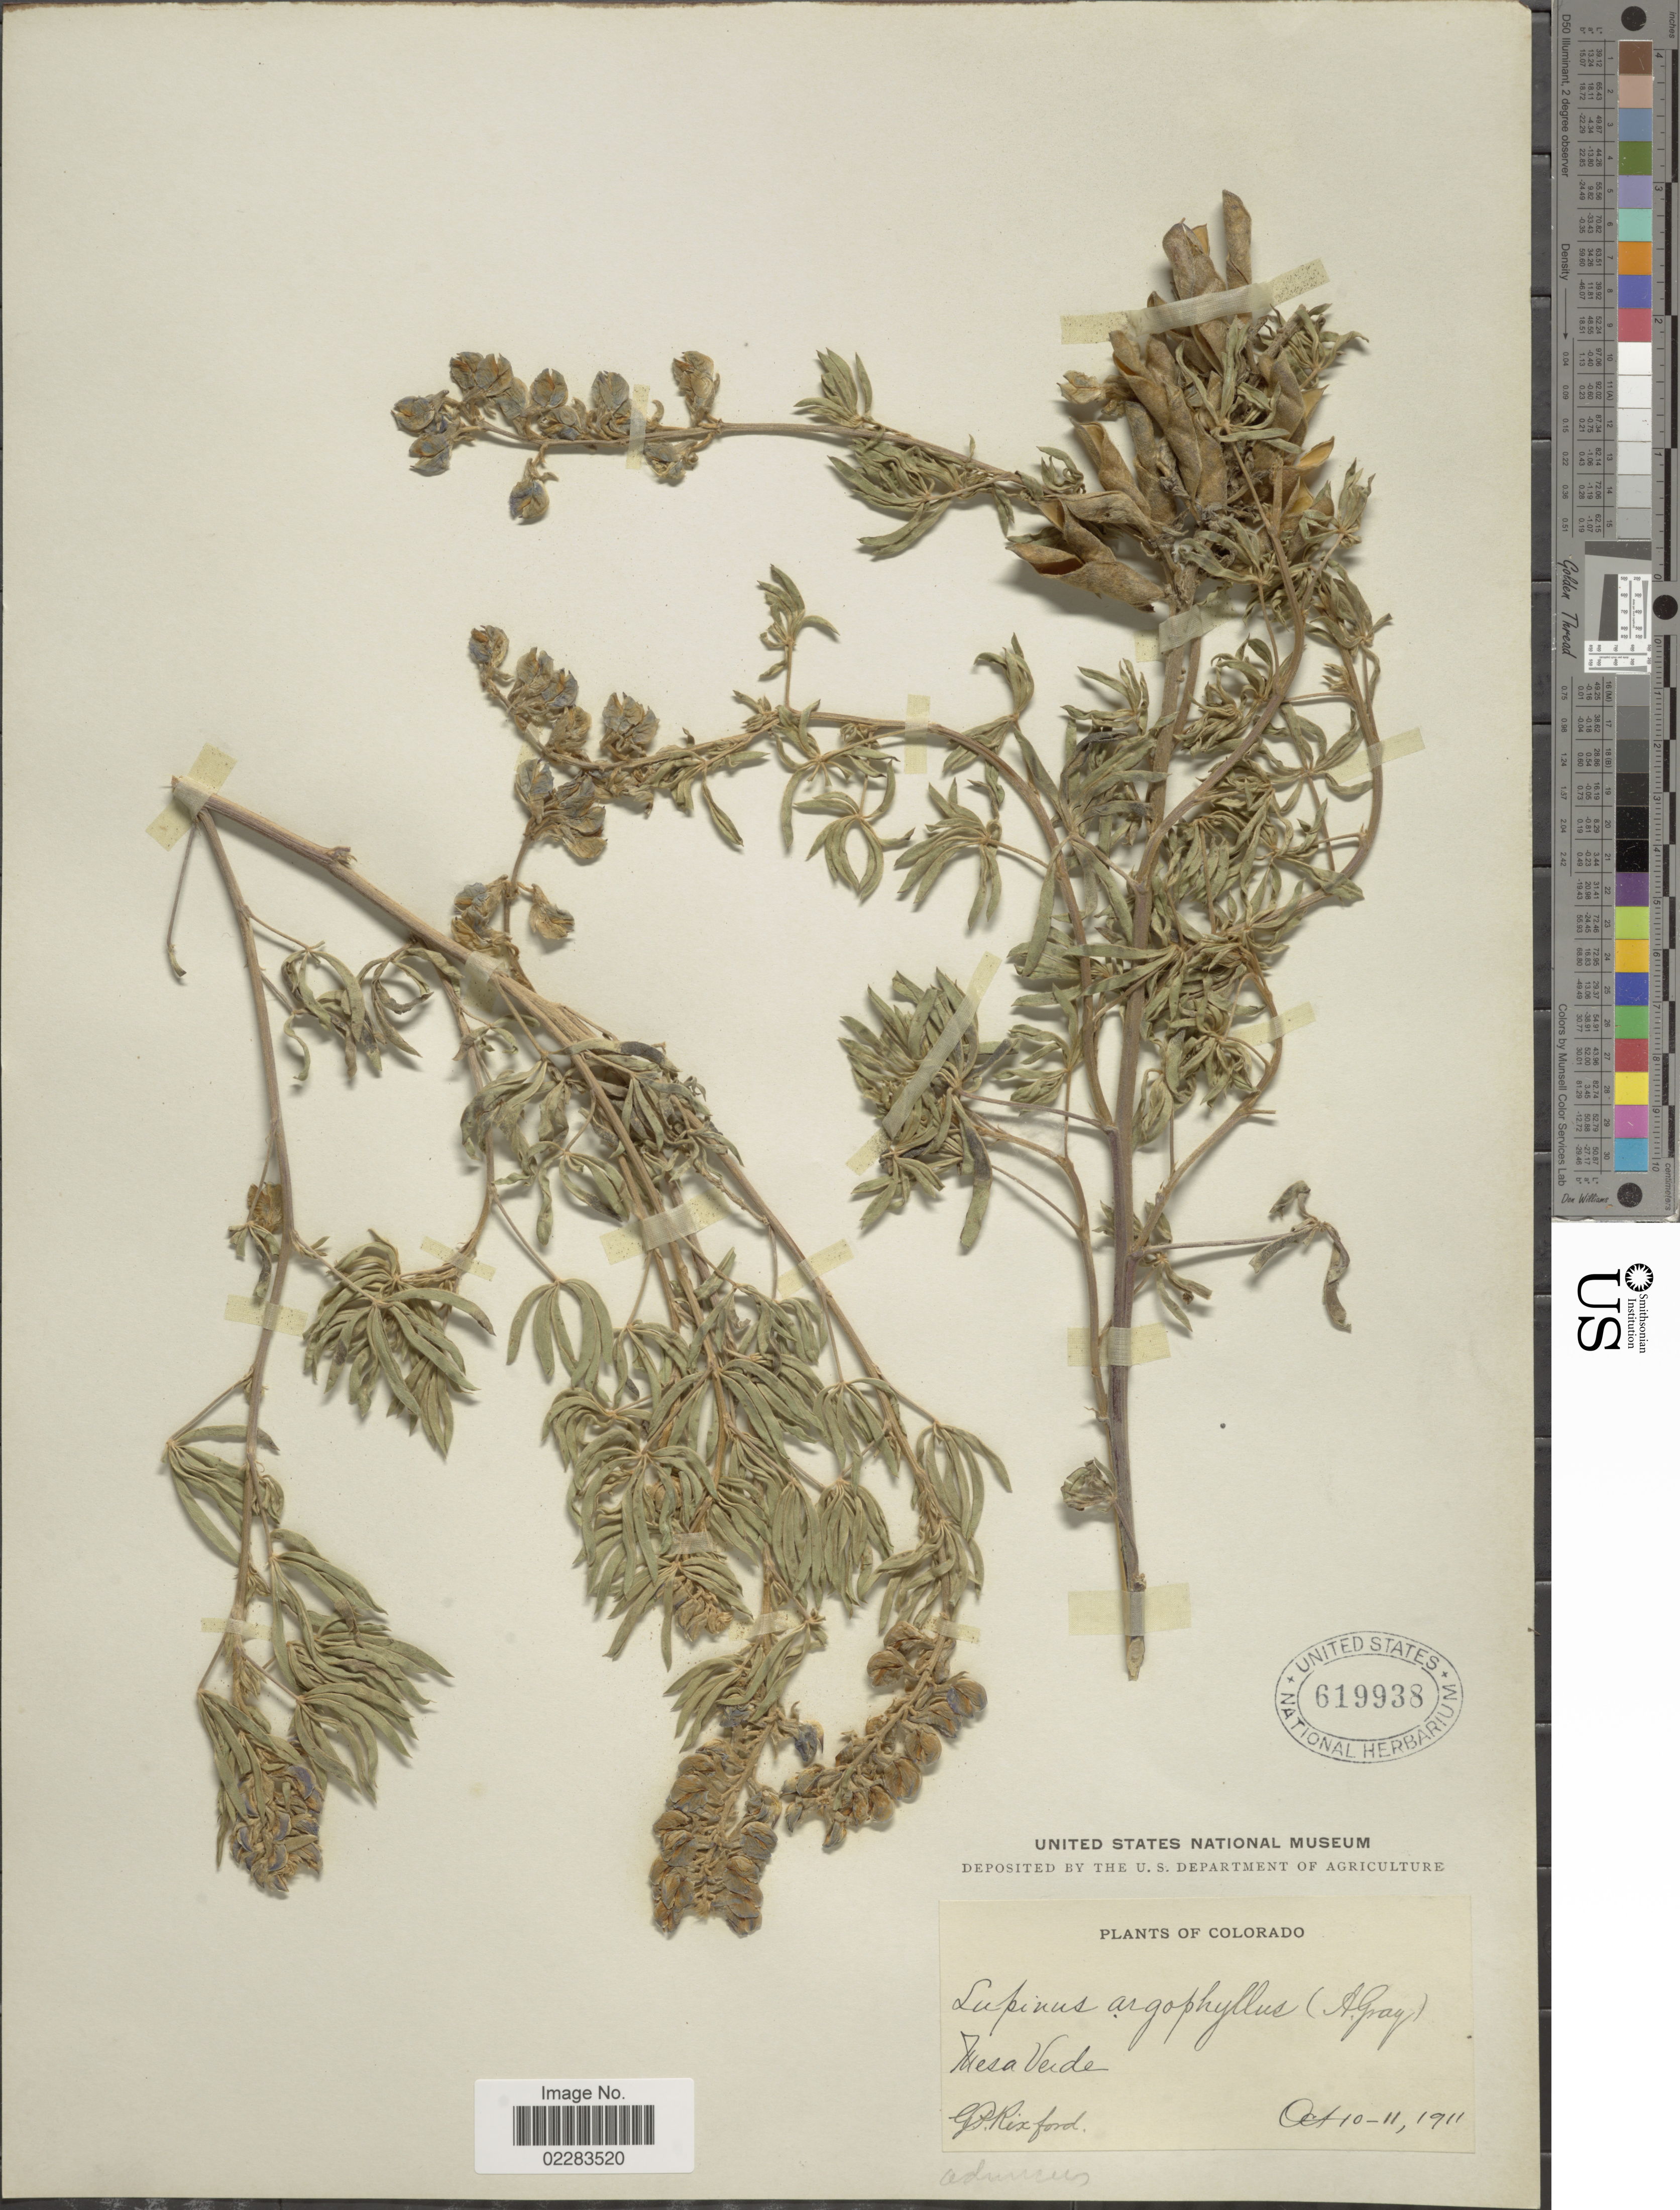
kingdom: Plantae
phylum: Tracheophyta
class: Magnoliopsida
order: Fabales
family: Fabaceae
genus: Lupinus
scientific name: Lupinus aduncus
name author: Greene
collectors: G. Rixford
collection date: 1911-10-10/1911-10-11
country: United States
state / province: Colorado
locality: Meas Verde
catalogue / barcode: US 619938